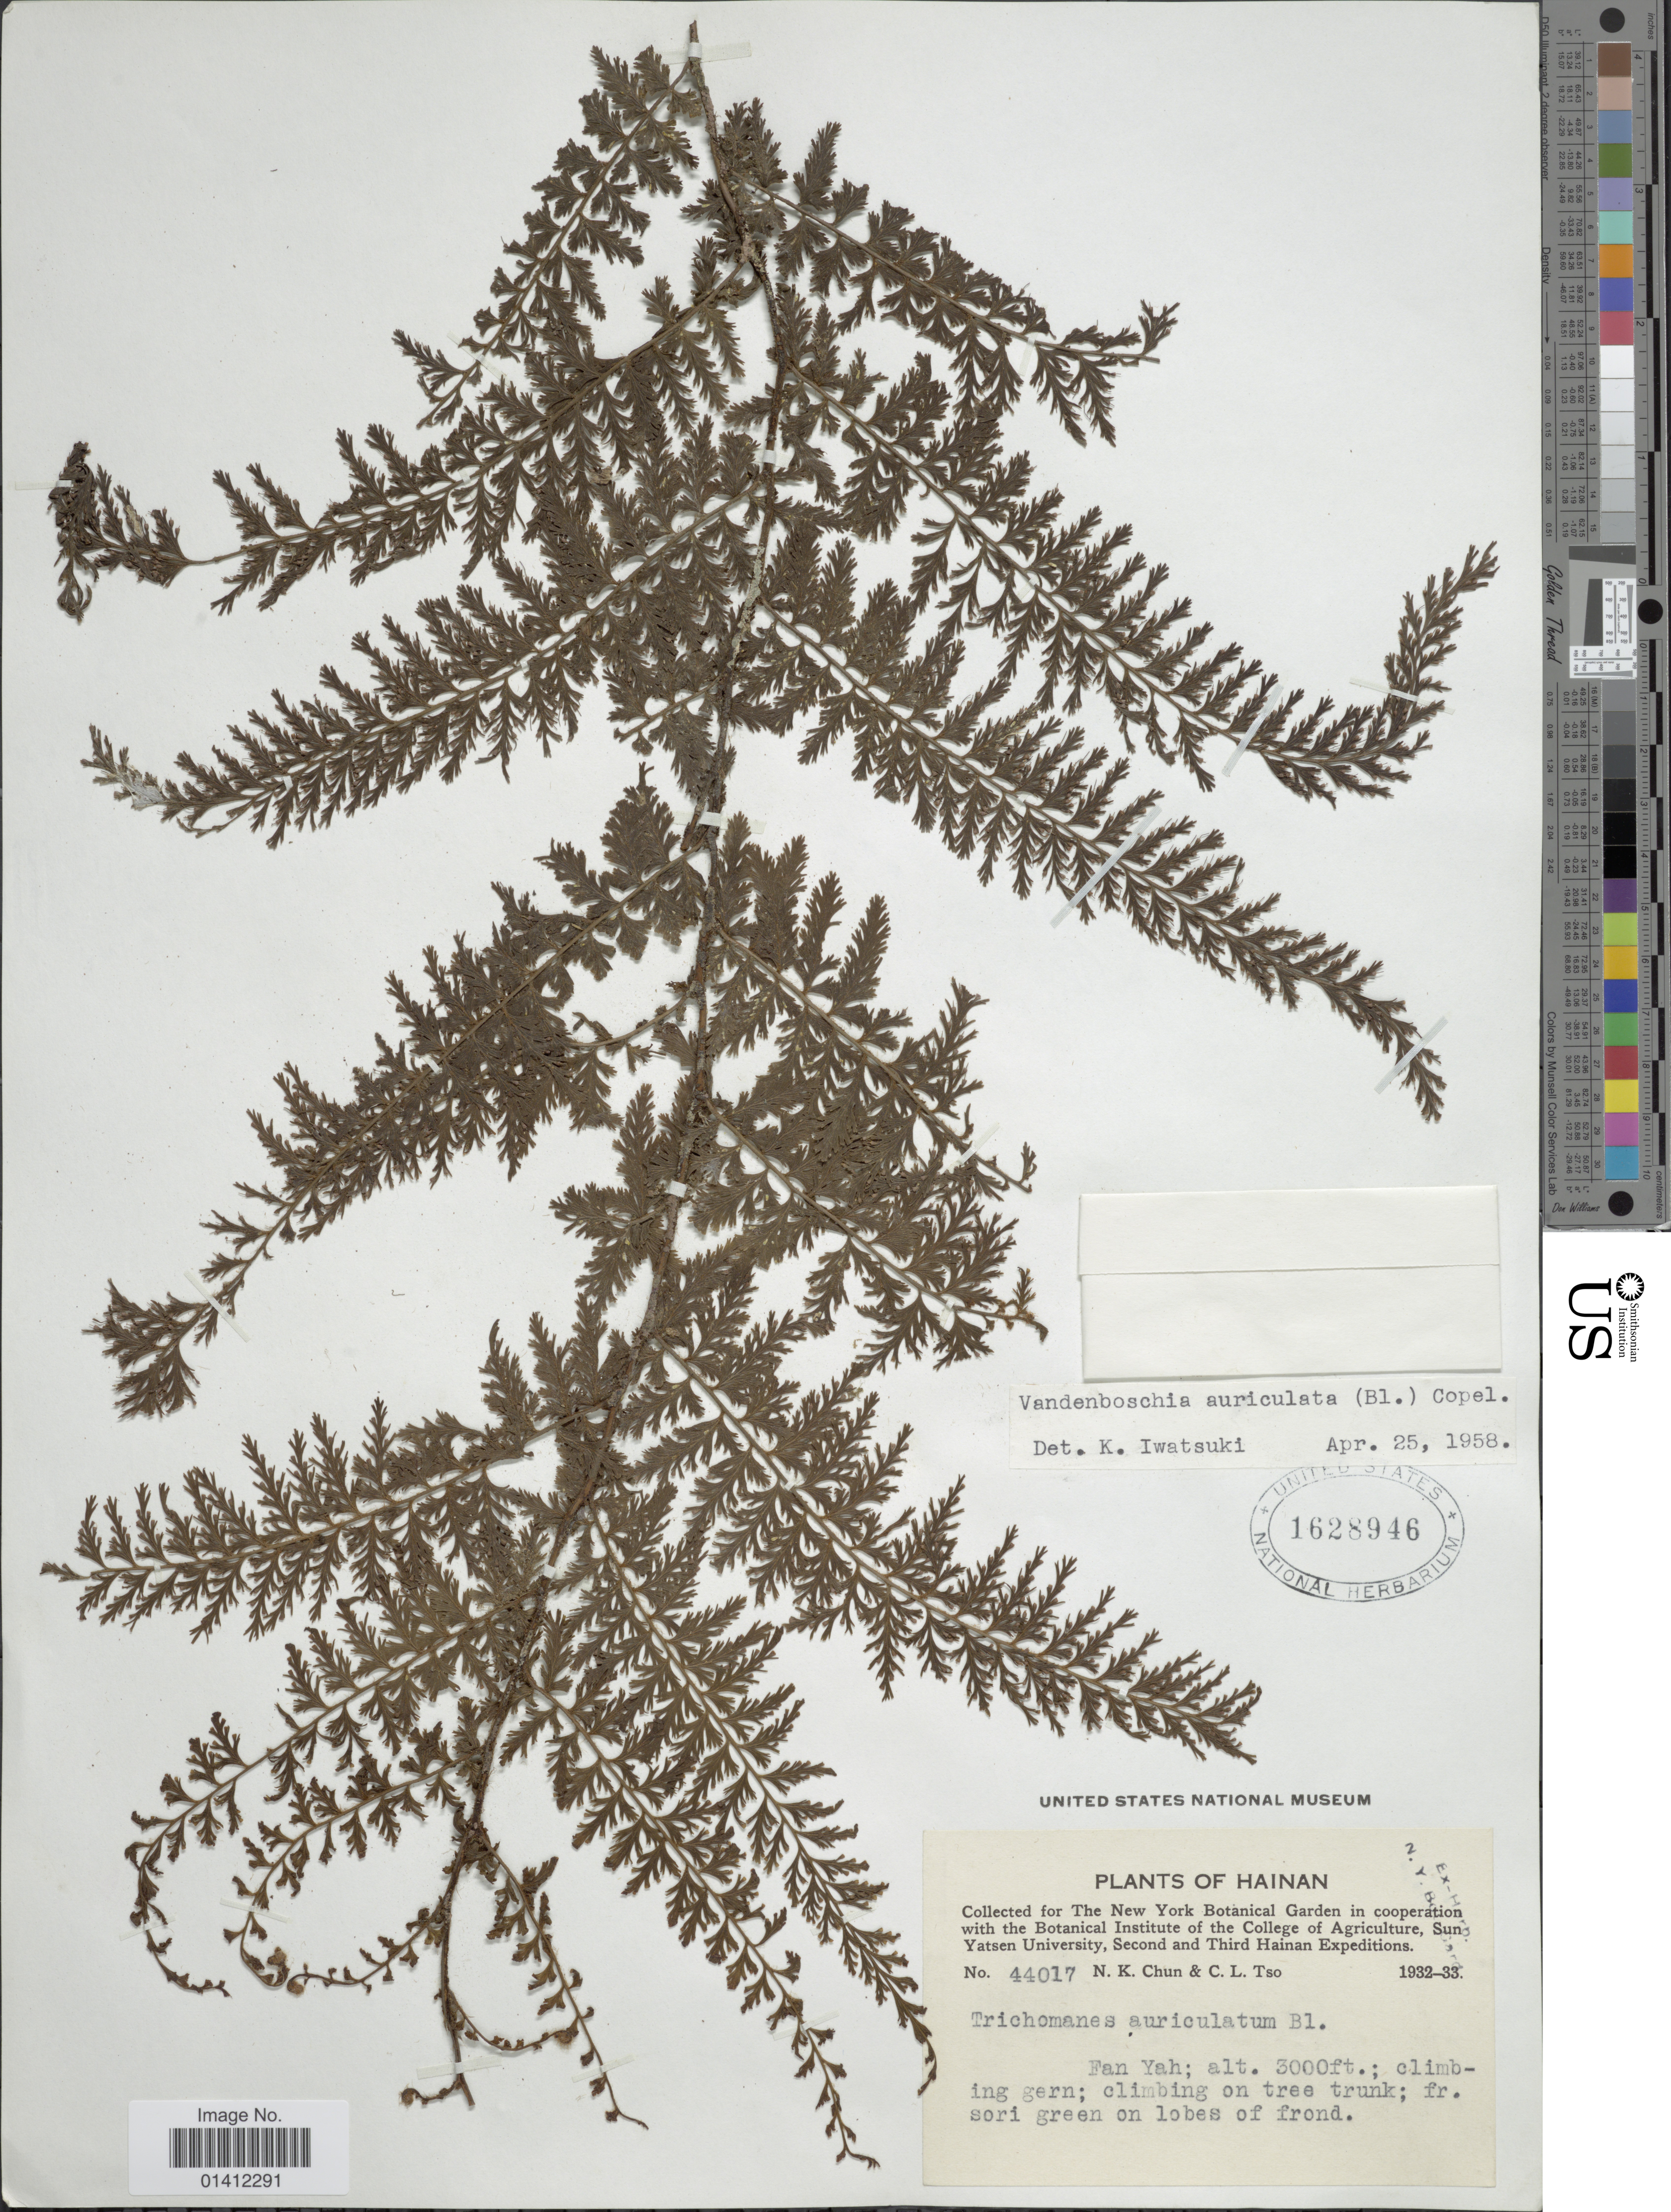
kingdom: Plantae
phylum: Tracheophyta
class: Polypodiopsida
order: Hymenophyllales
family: Hymenophyllaceae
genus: Vandenboschia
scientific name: Vandenboschia auriculata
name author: (Blume) Copel.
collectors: N. K. Chun & C. Tso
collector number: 44017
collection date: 1932/1933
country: China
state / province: Hainan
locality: Fan Yah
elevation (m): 914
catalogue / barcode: US 1628946